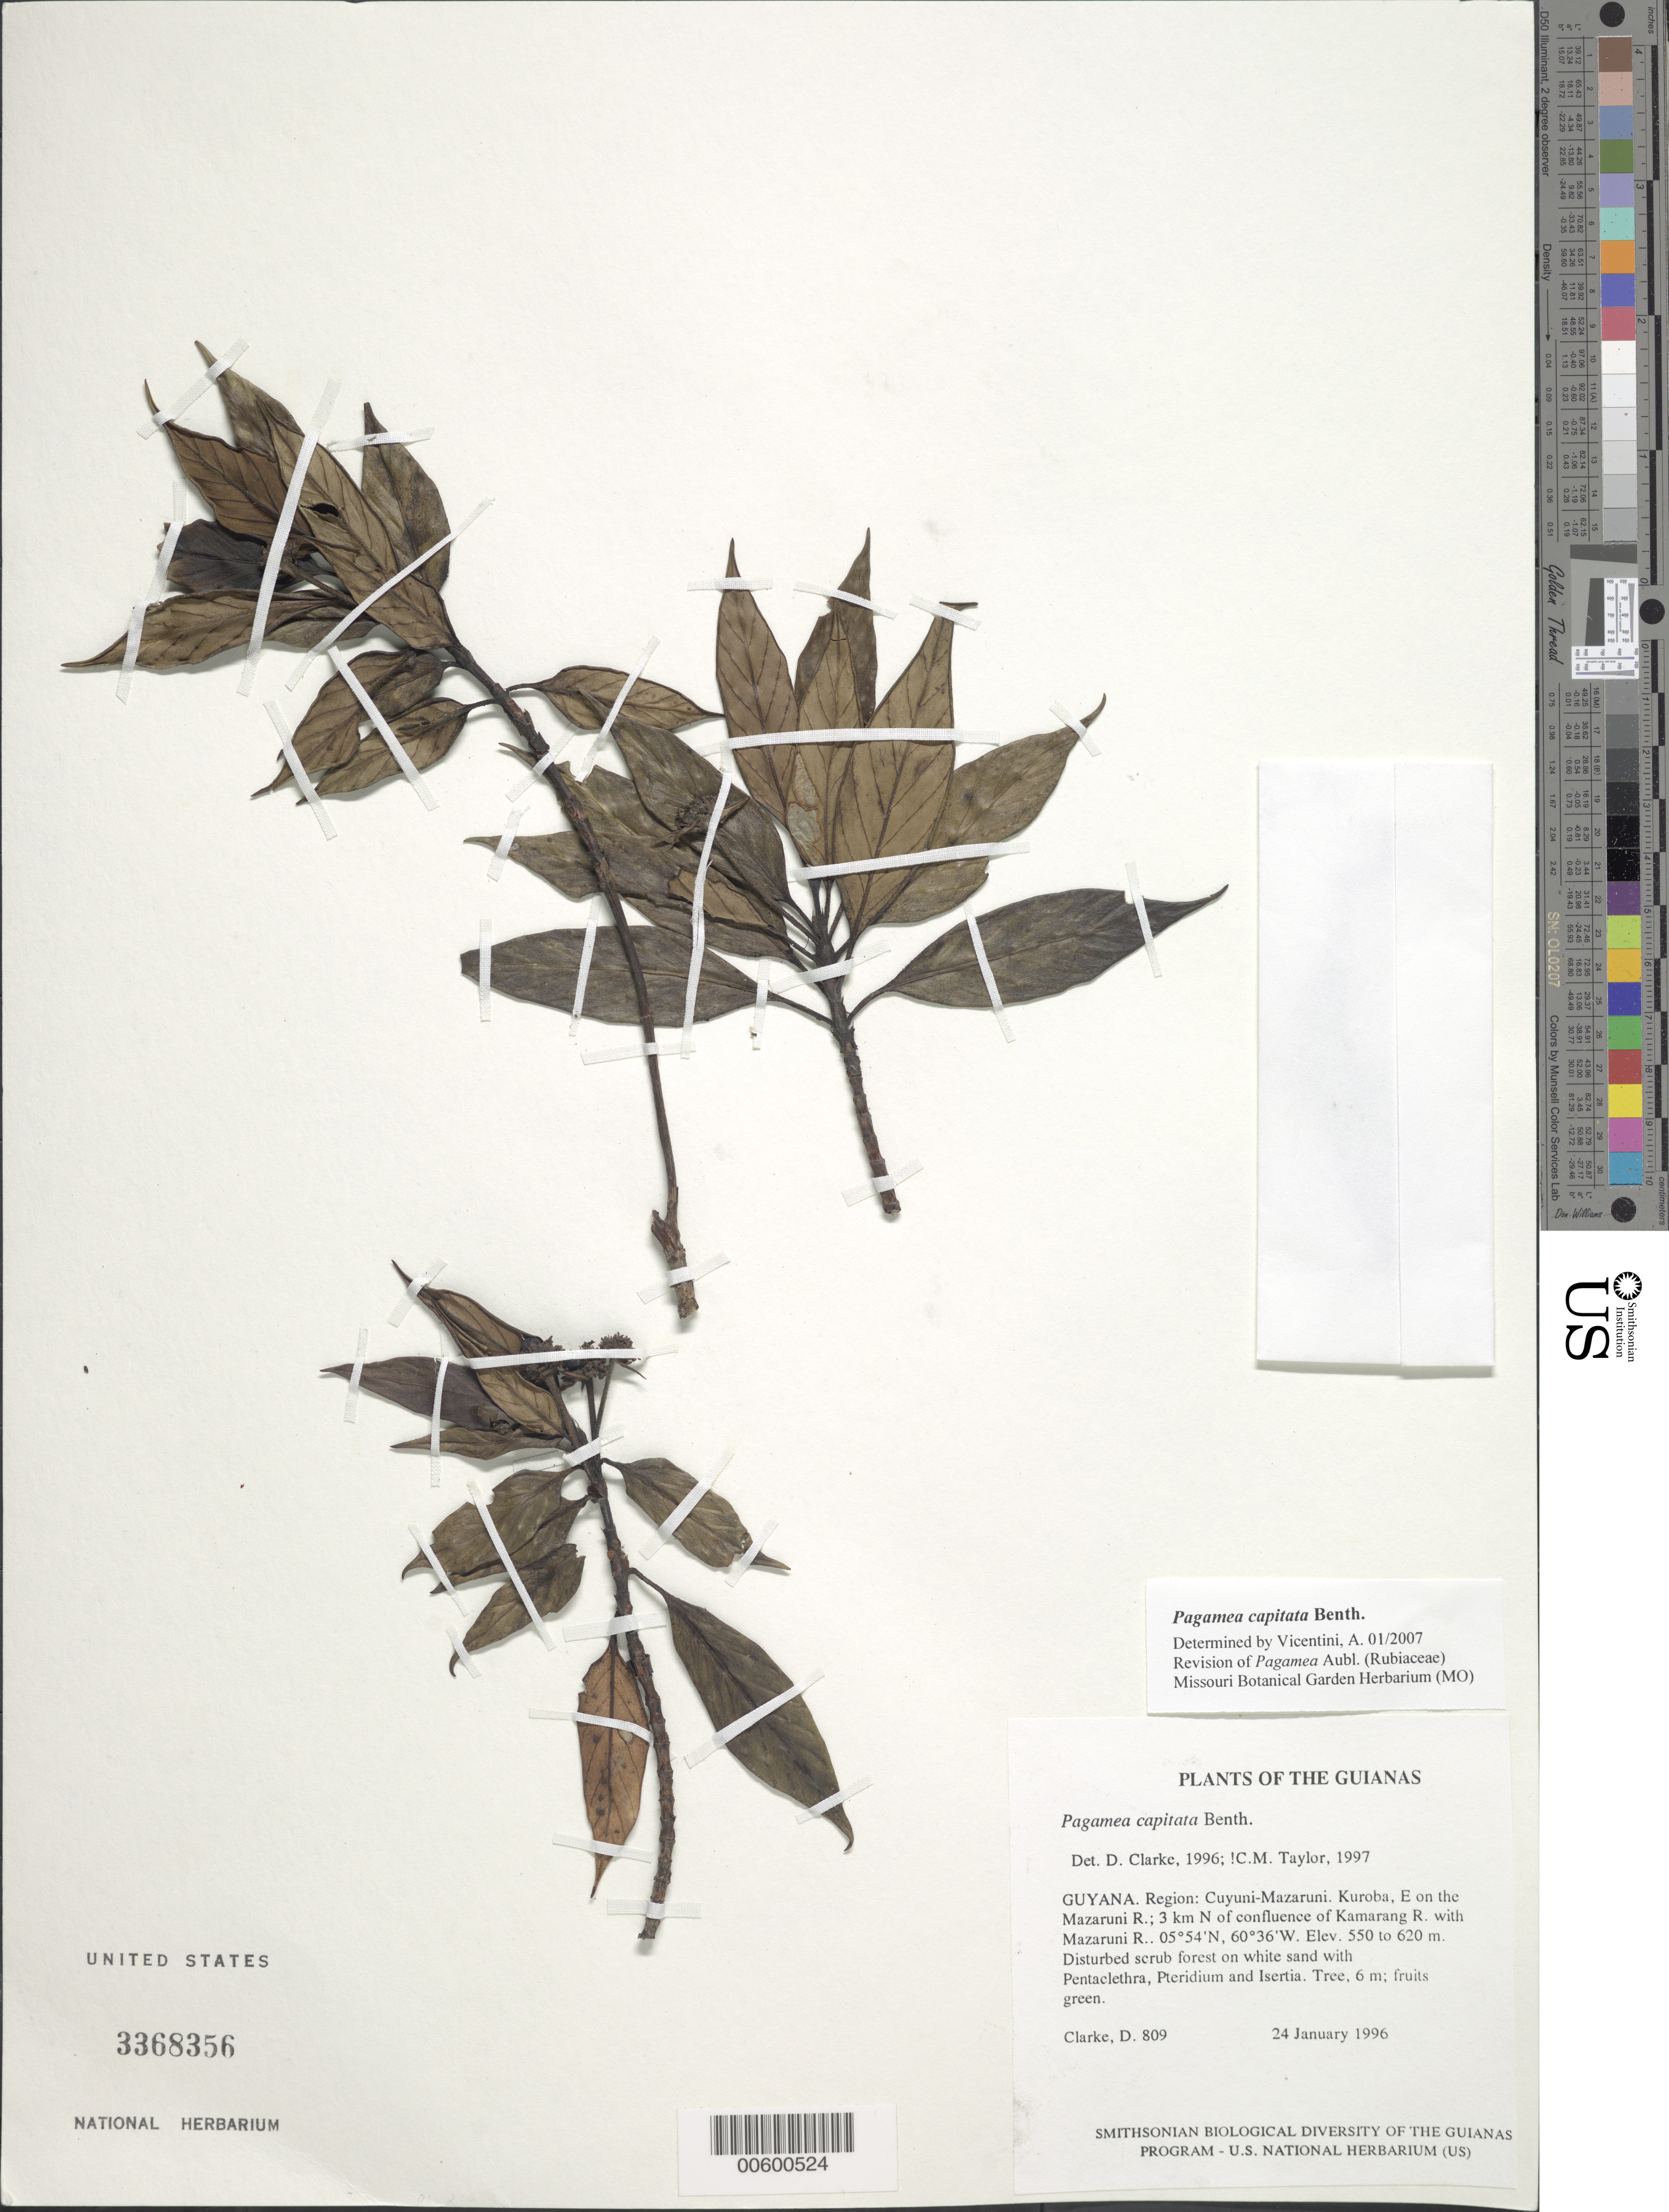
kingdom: Plantae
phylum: Tracheophyta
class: Magnoliopsida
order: Gentianales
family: Rubiaceae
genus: Pagamea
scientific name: Pagamea capitata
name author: Benth.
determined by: Taylor, Charlotte M.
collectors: H. D. Clarke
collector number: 809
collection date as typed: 24 January 1996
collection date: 1996-01-24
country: Guyana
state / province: Cuyuni-Mazaruni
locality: Kuroba, E on the Mazaruni R.; 3 km N of confluence of Kamarang R. with Mazaruni R.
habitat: Disturbed scrub forest on white sand with Pentaclethra, Pteridium and Isertia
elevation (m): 550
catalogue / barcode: US 3368356